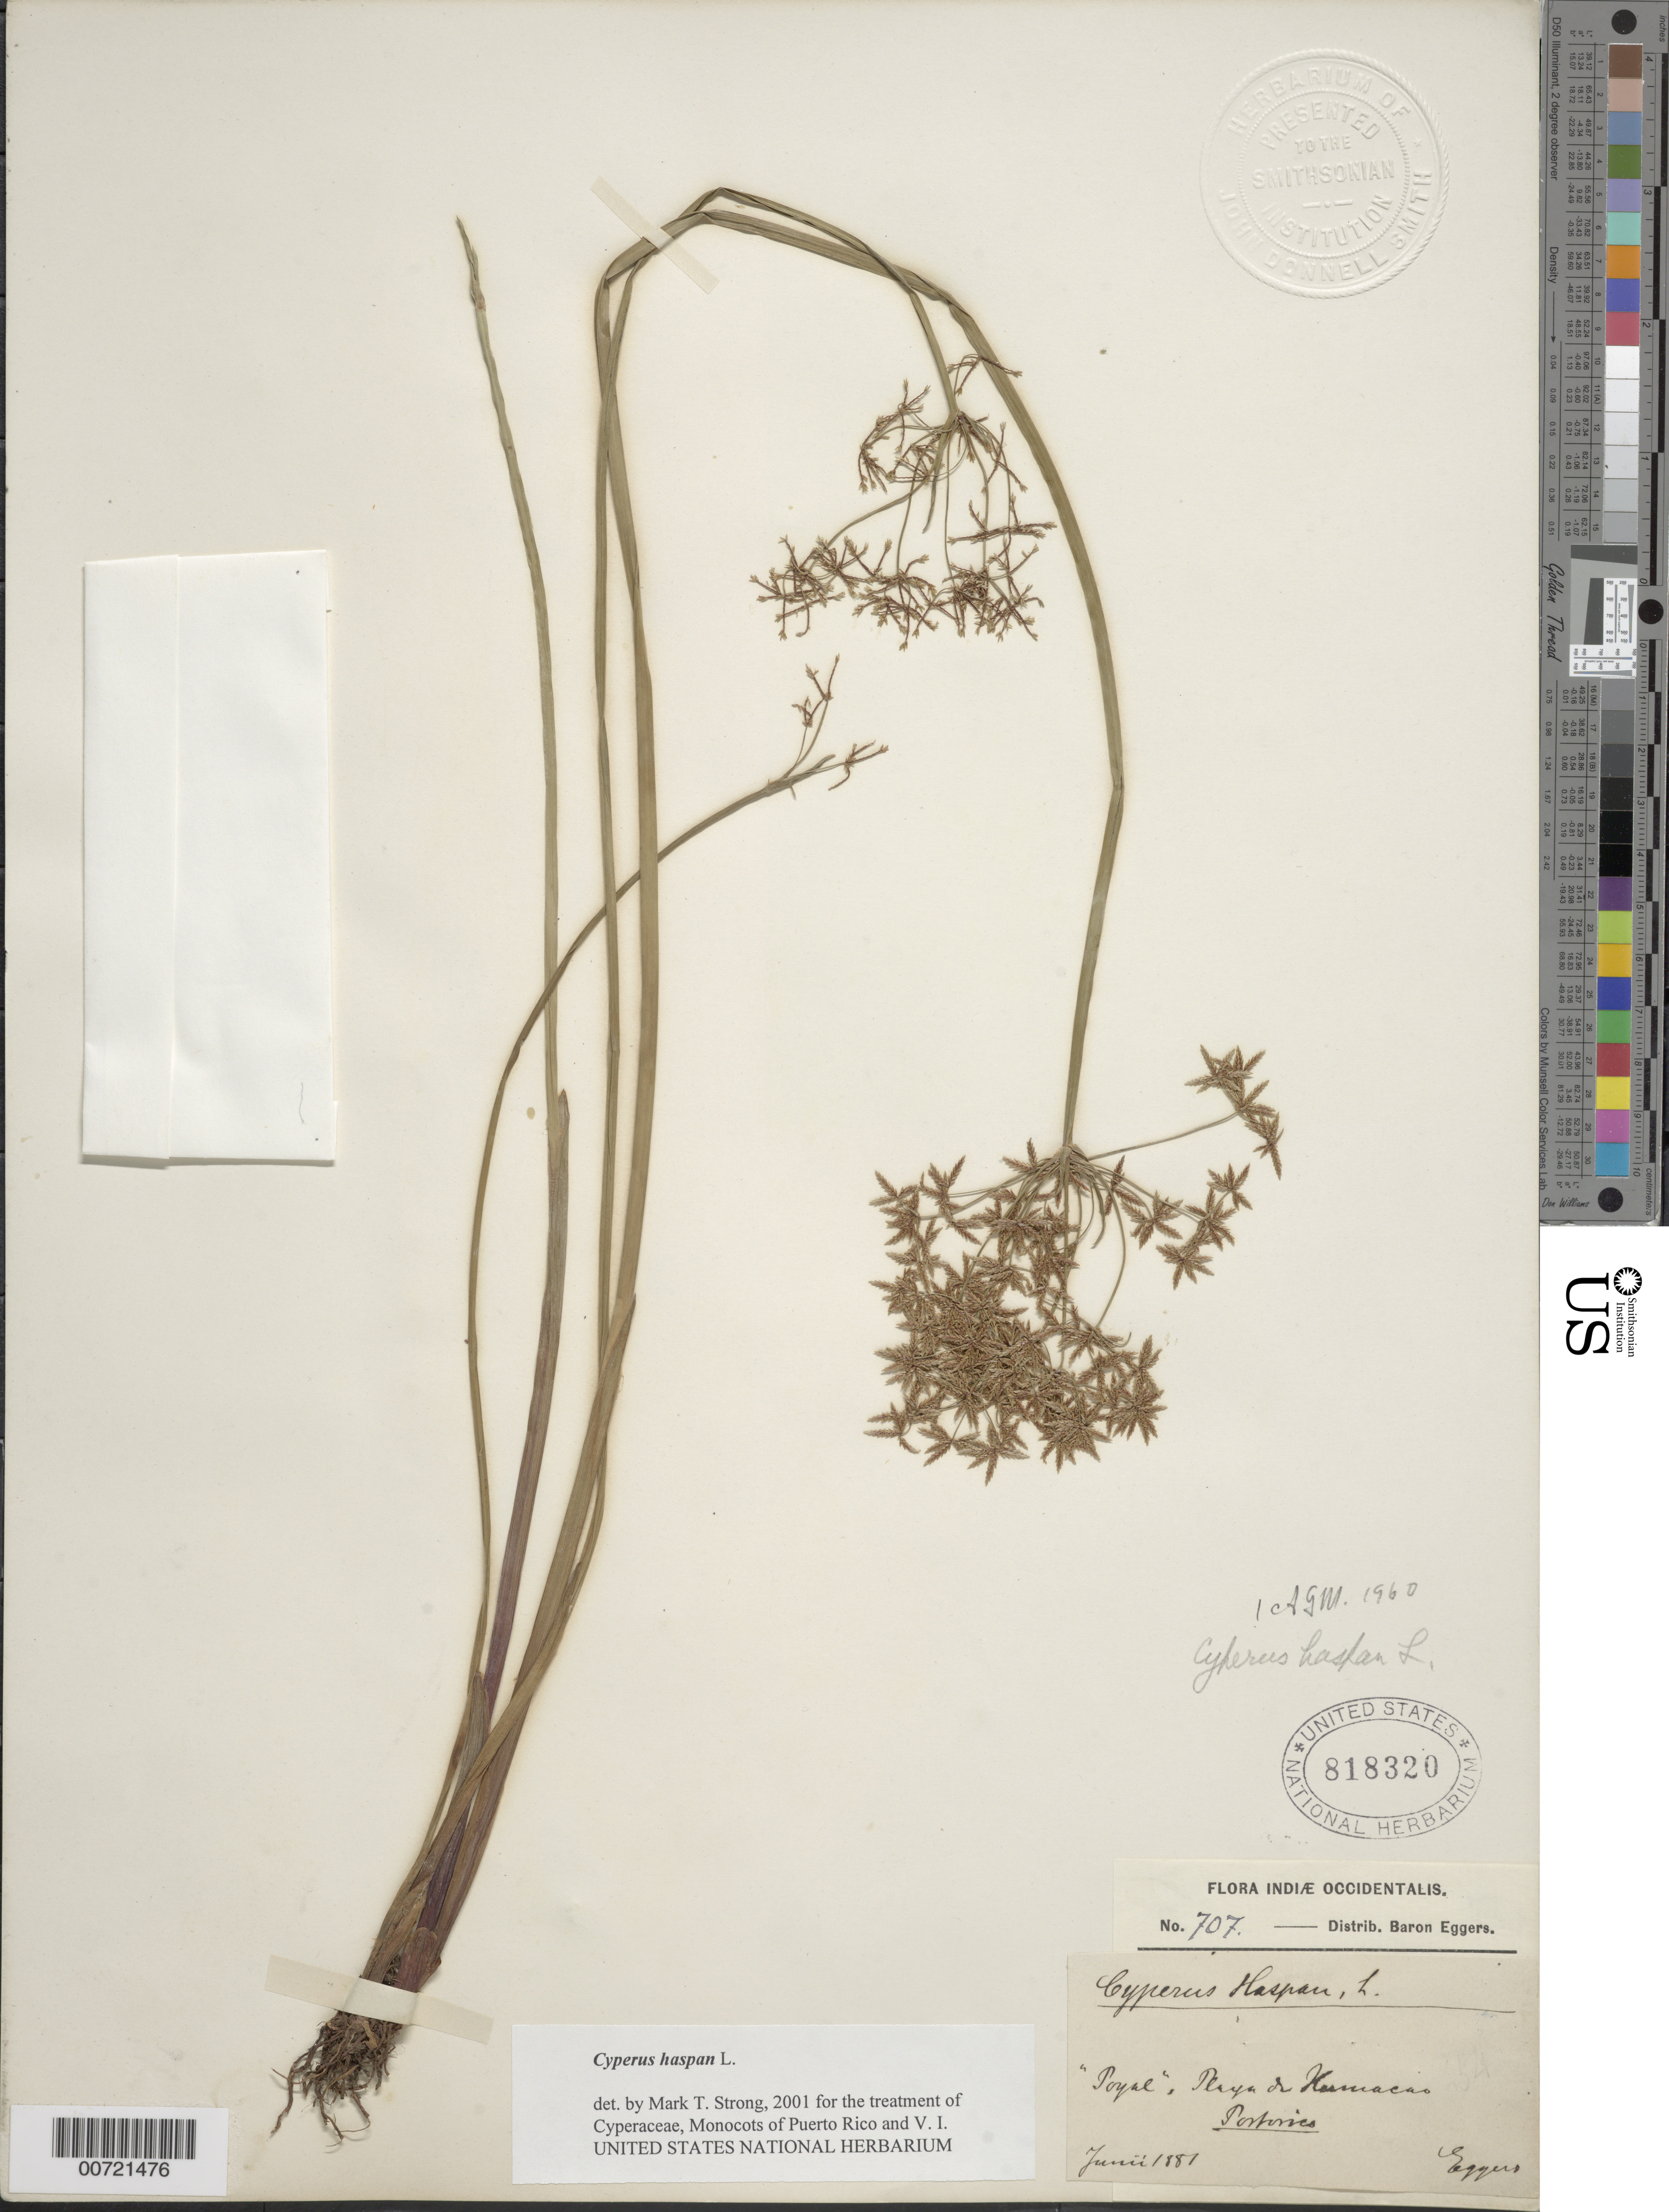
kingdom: Plantae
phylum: Tracheophyta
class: Liliopsida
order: Poales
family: Cyperaceae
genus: Cyperus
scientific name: Cyperus haspan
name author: L.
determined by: Strong, M. T., (US), Smithsonian Institution - National Museum of Natural History (UNITED STATES)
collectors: H. F. A. von Eggers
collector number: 707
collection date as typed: Jun 1881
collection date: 1881-06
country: Puerto Rico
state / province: Humacao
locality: Pozal, Playa de Humacao.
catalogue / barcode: US 818320